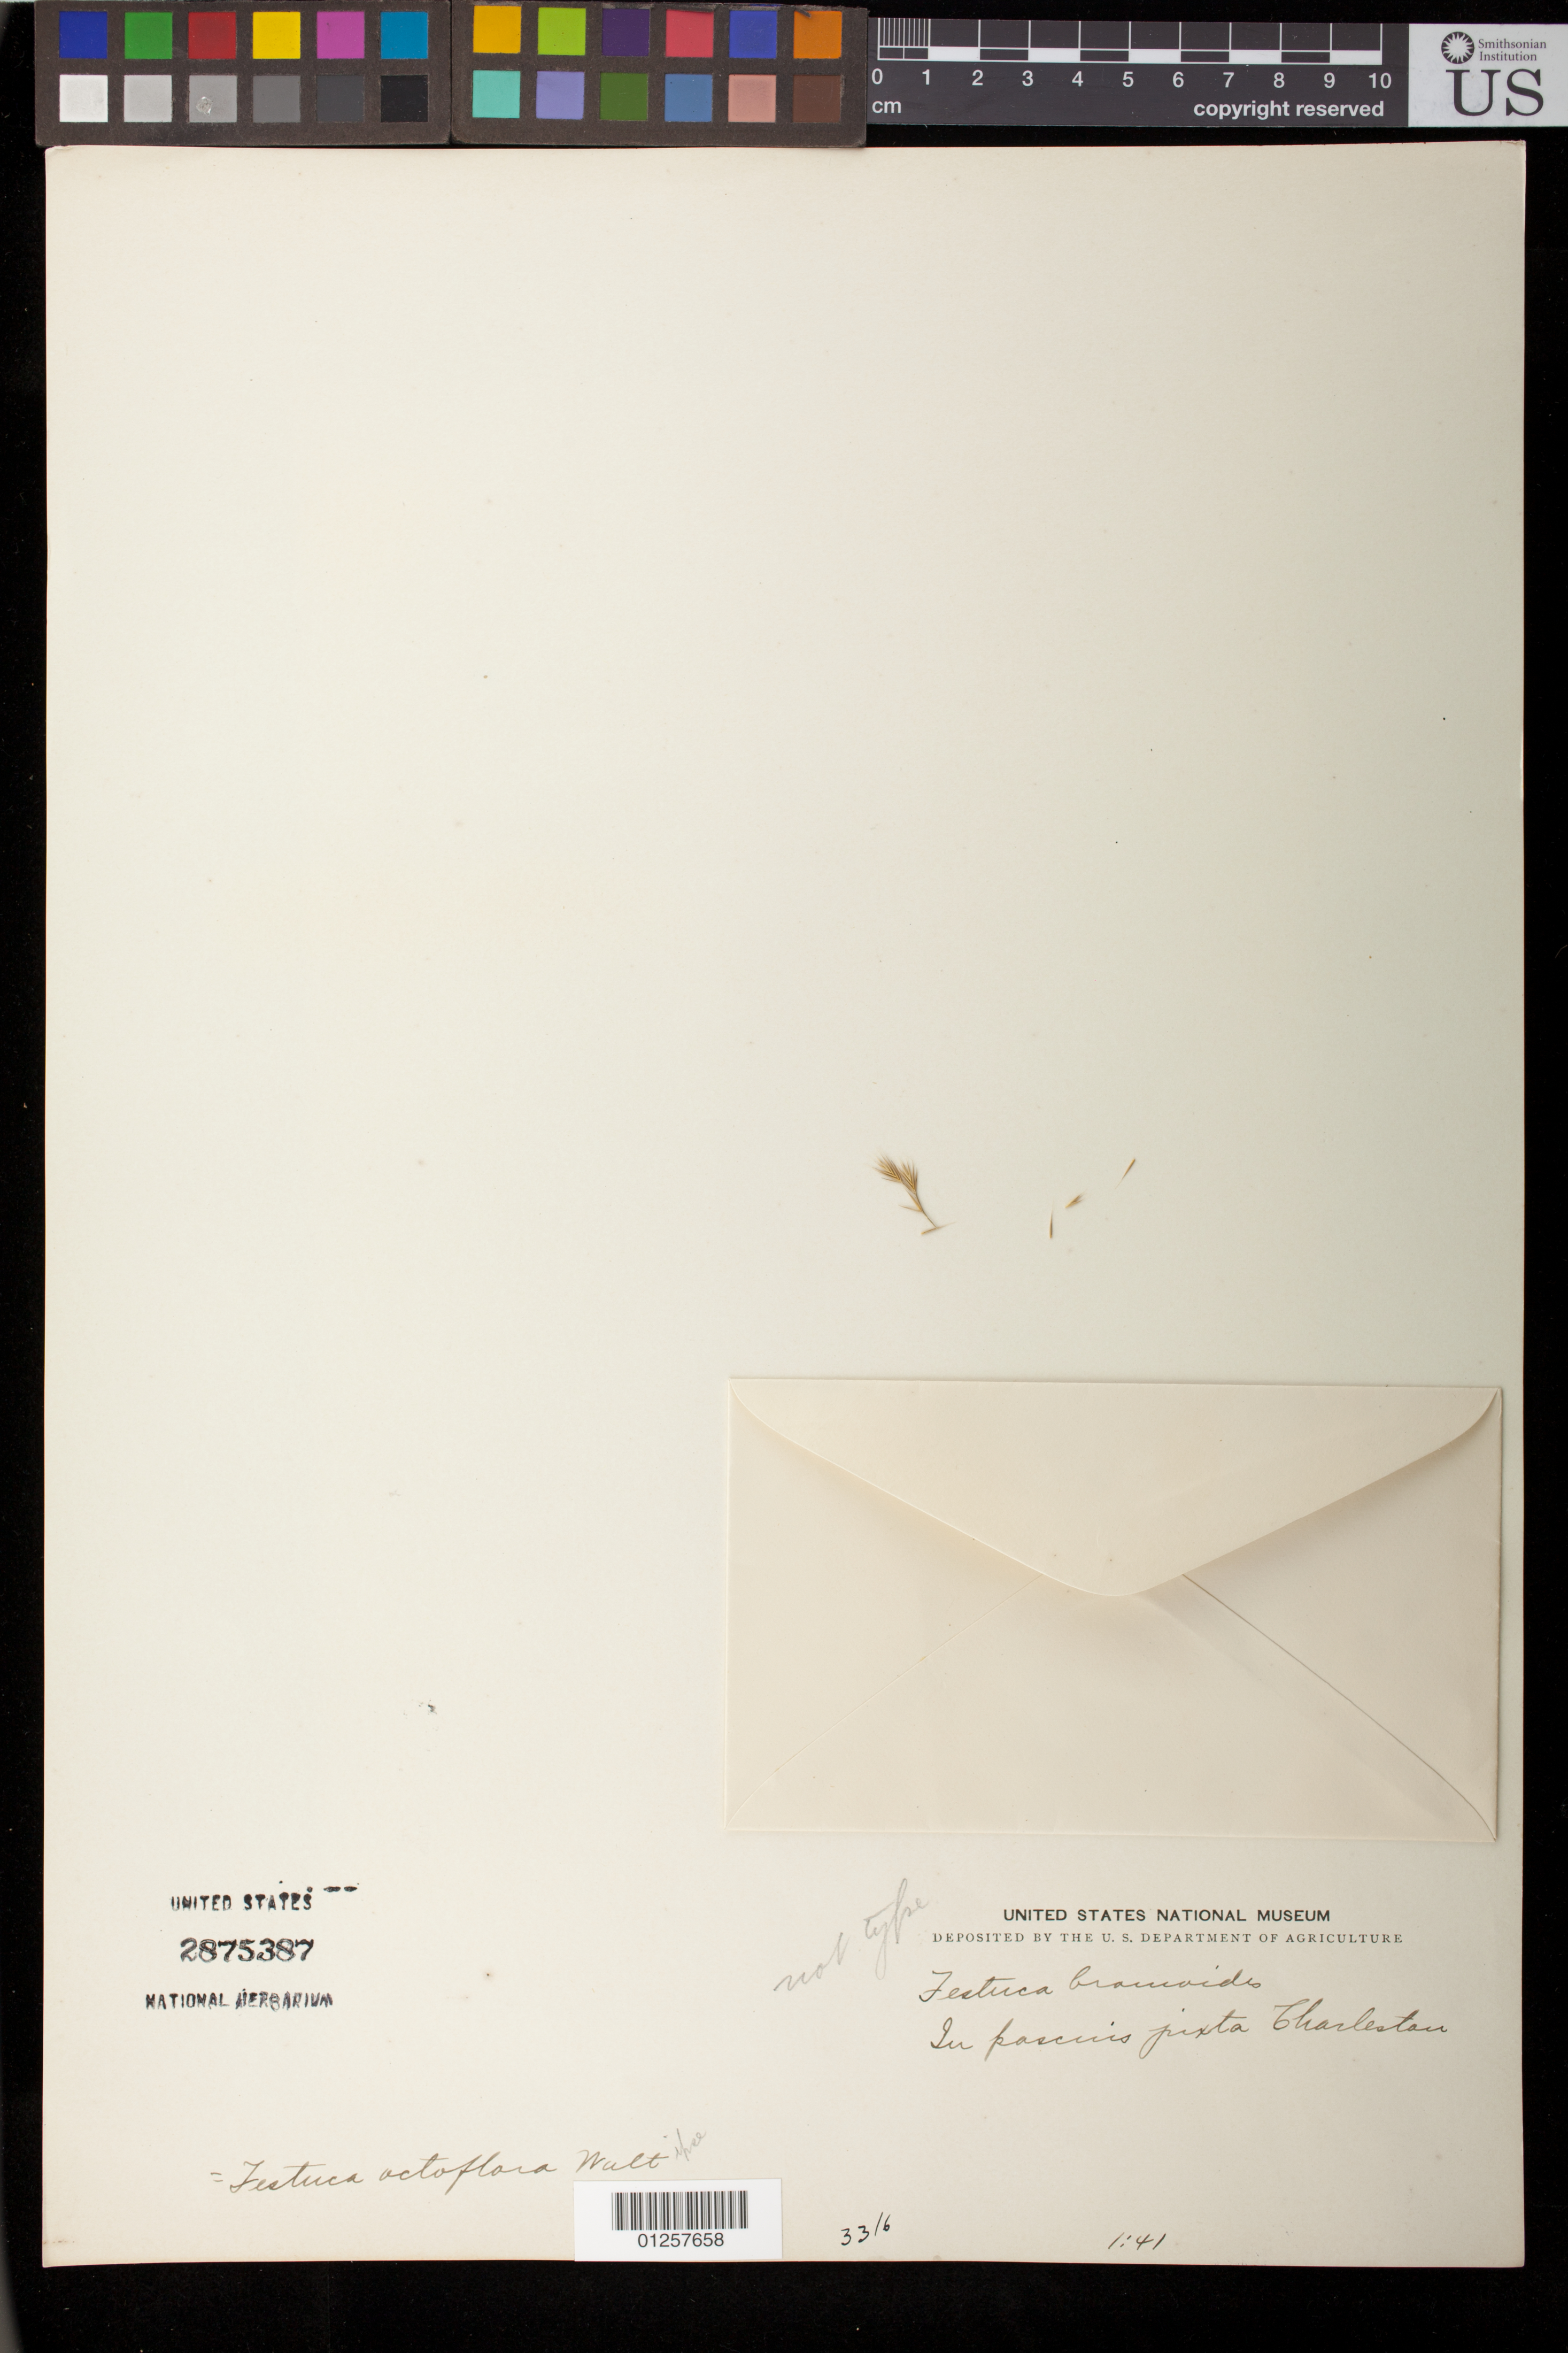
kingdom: Plantae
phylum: Tracheophyta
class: Liliopsida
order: Poales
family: Poaceae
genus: Festuca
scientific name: Festuca bromoides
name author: L.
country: United States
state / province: South Carolina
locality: In pascuis pixta Charleston.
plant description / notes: Fragmentary material of (type?) specimen ex herb. Paris [not a type of any name I can determine]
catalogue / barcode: US 2875387